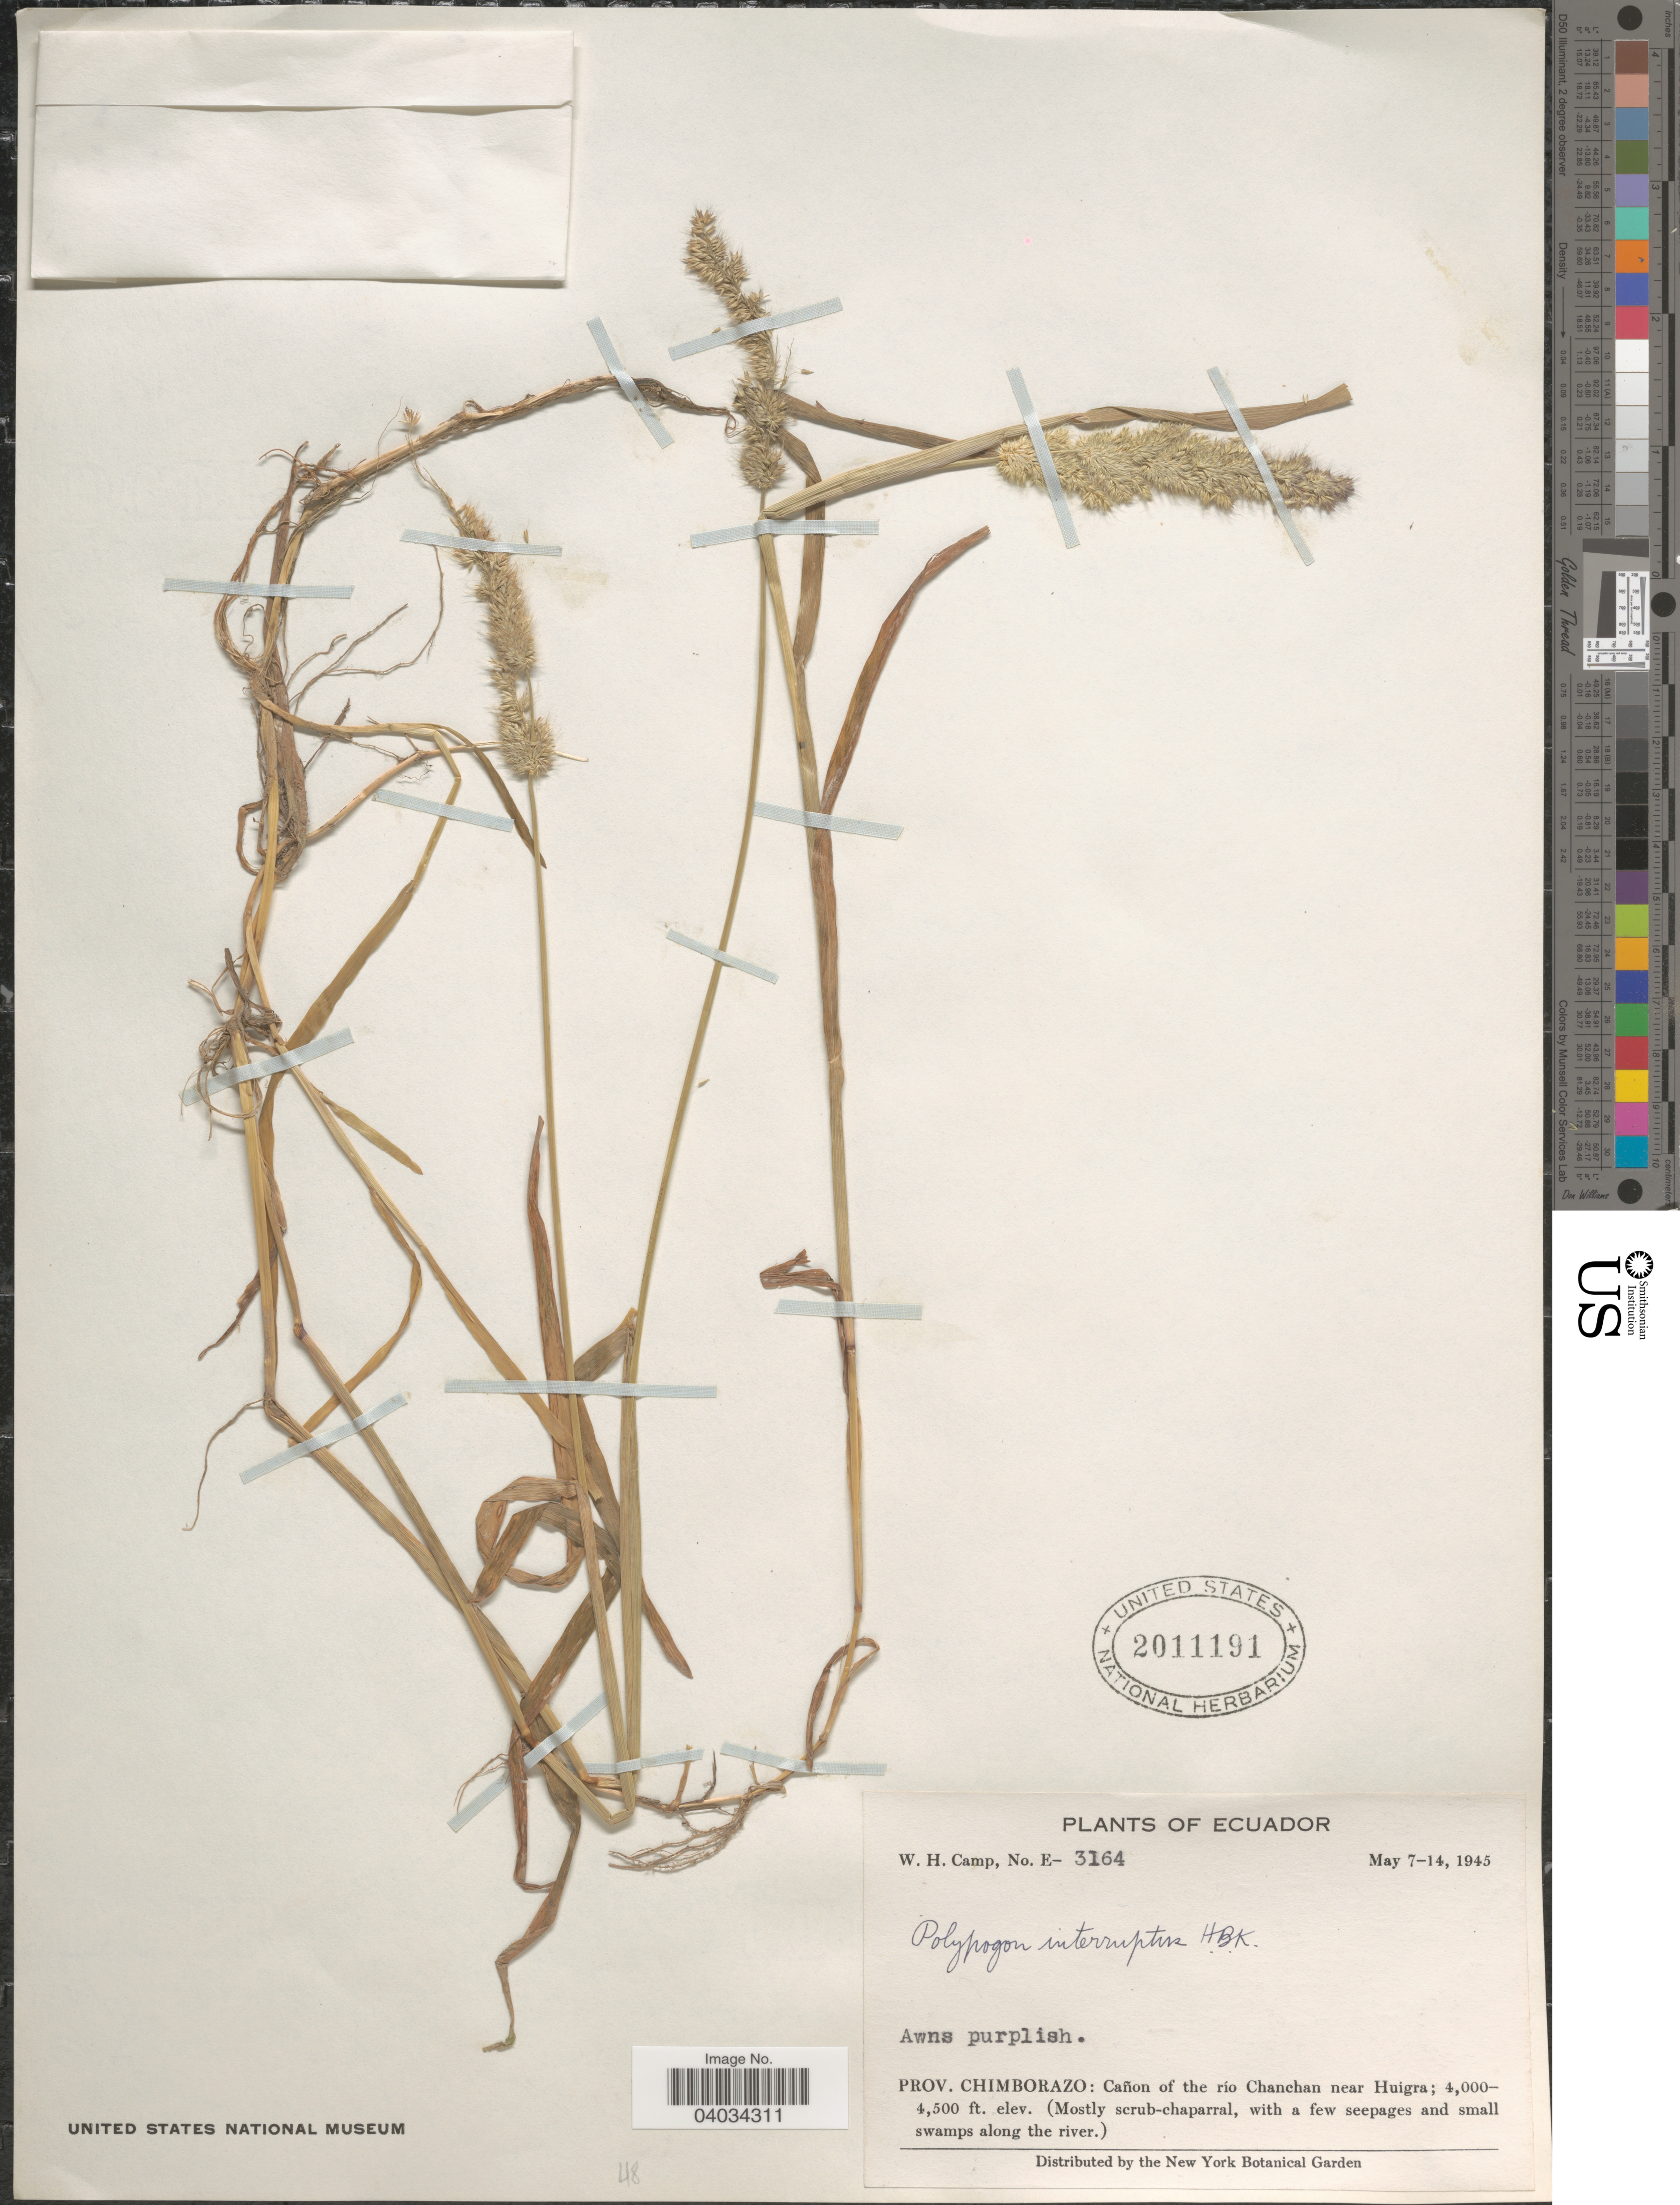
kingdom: Plantae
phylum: Tracheophyta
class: Liliopsida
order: Poales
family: Poaceae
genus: Polypogon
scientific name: Polypogon interruptus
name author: Kunth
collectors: W. H. Camp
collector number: E-3164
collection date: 1945-05-07/1945-05-14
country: Ecuador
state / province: Chimborazo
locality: Cañon of the río Chanchan near Huigra; (Mostly scrub-chaparral, with a few seepage and small swamps along the river).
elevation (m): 1219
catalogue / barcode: US 2011191